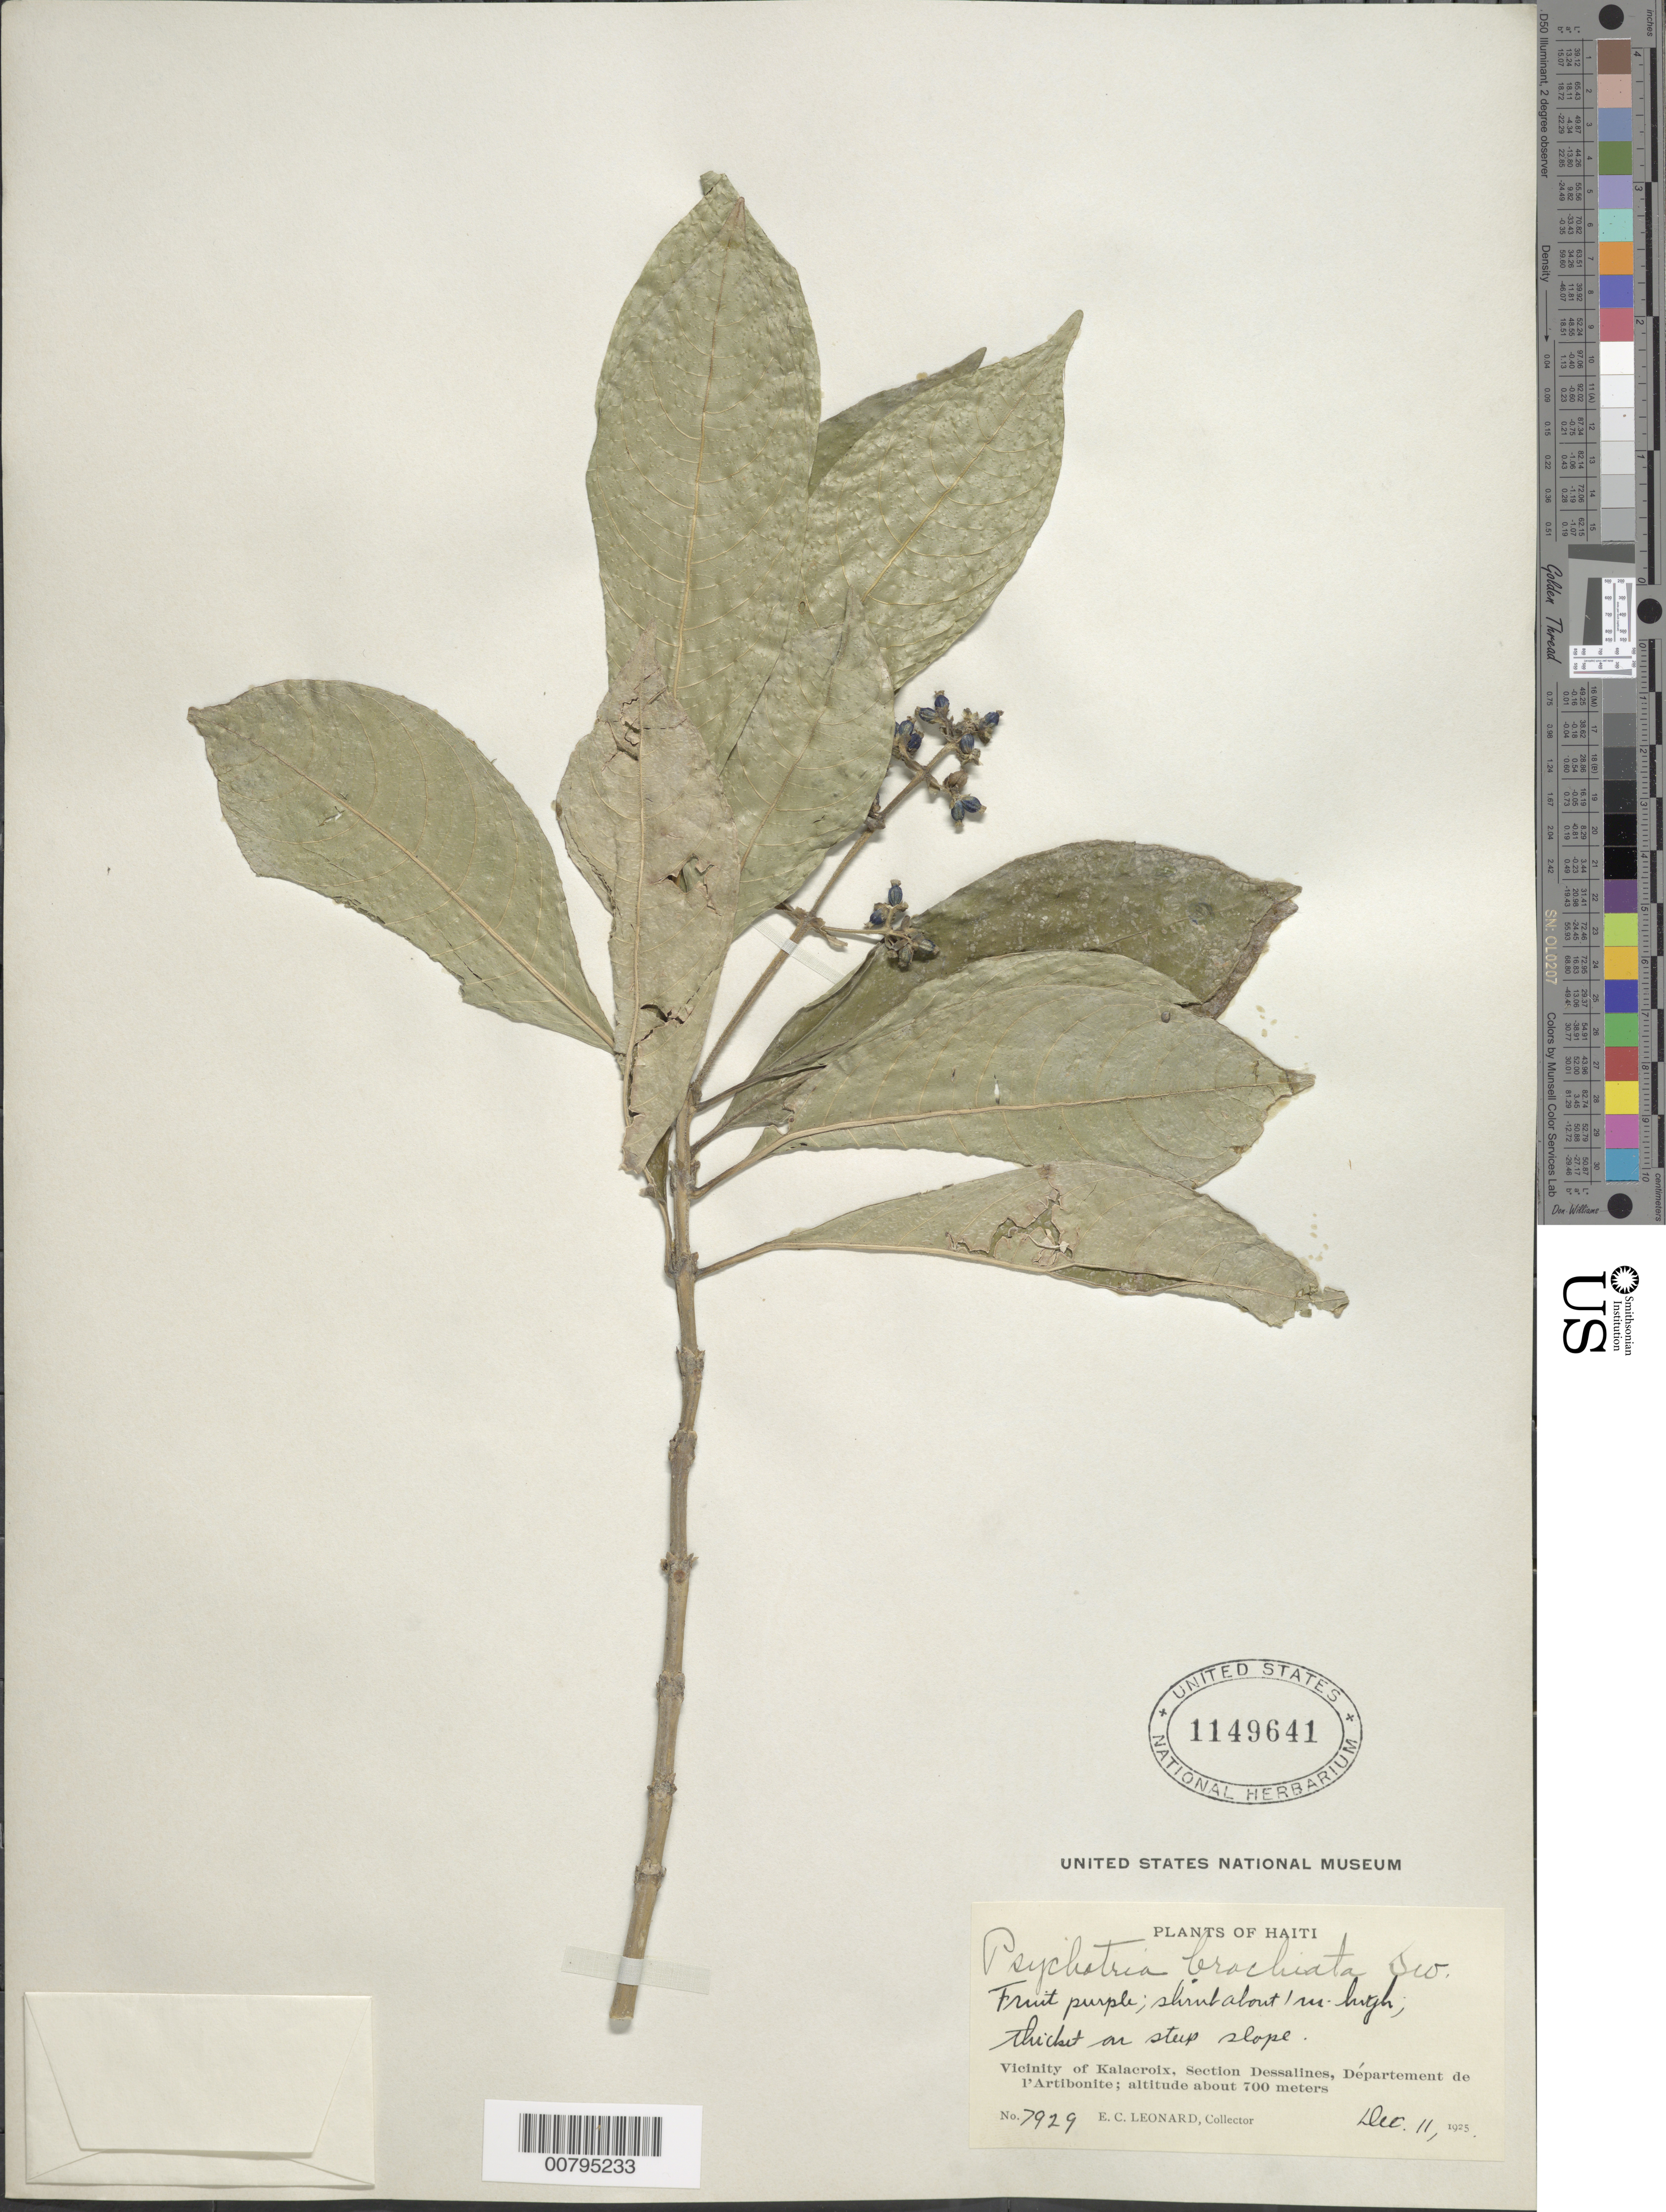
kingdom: Plantae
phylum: Tracheophyta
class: Magnoliopsida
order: Gentianales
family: Rubiaceae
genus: Psychotria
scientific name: Psychotria brachiata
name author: Sw.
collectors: E. C. Leonard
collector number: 7929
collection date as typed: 11 Dec 1925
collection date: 1925-12-11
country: Haiti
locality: Vicinity of Kalacroix, Section Dessalines, Dépt. De l'Artibonite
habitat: Thicket on steep slope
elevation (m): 700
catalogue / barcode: US 1149641